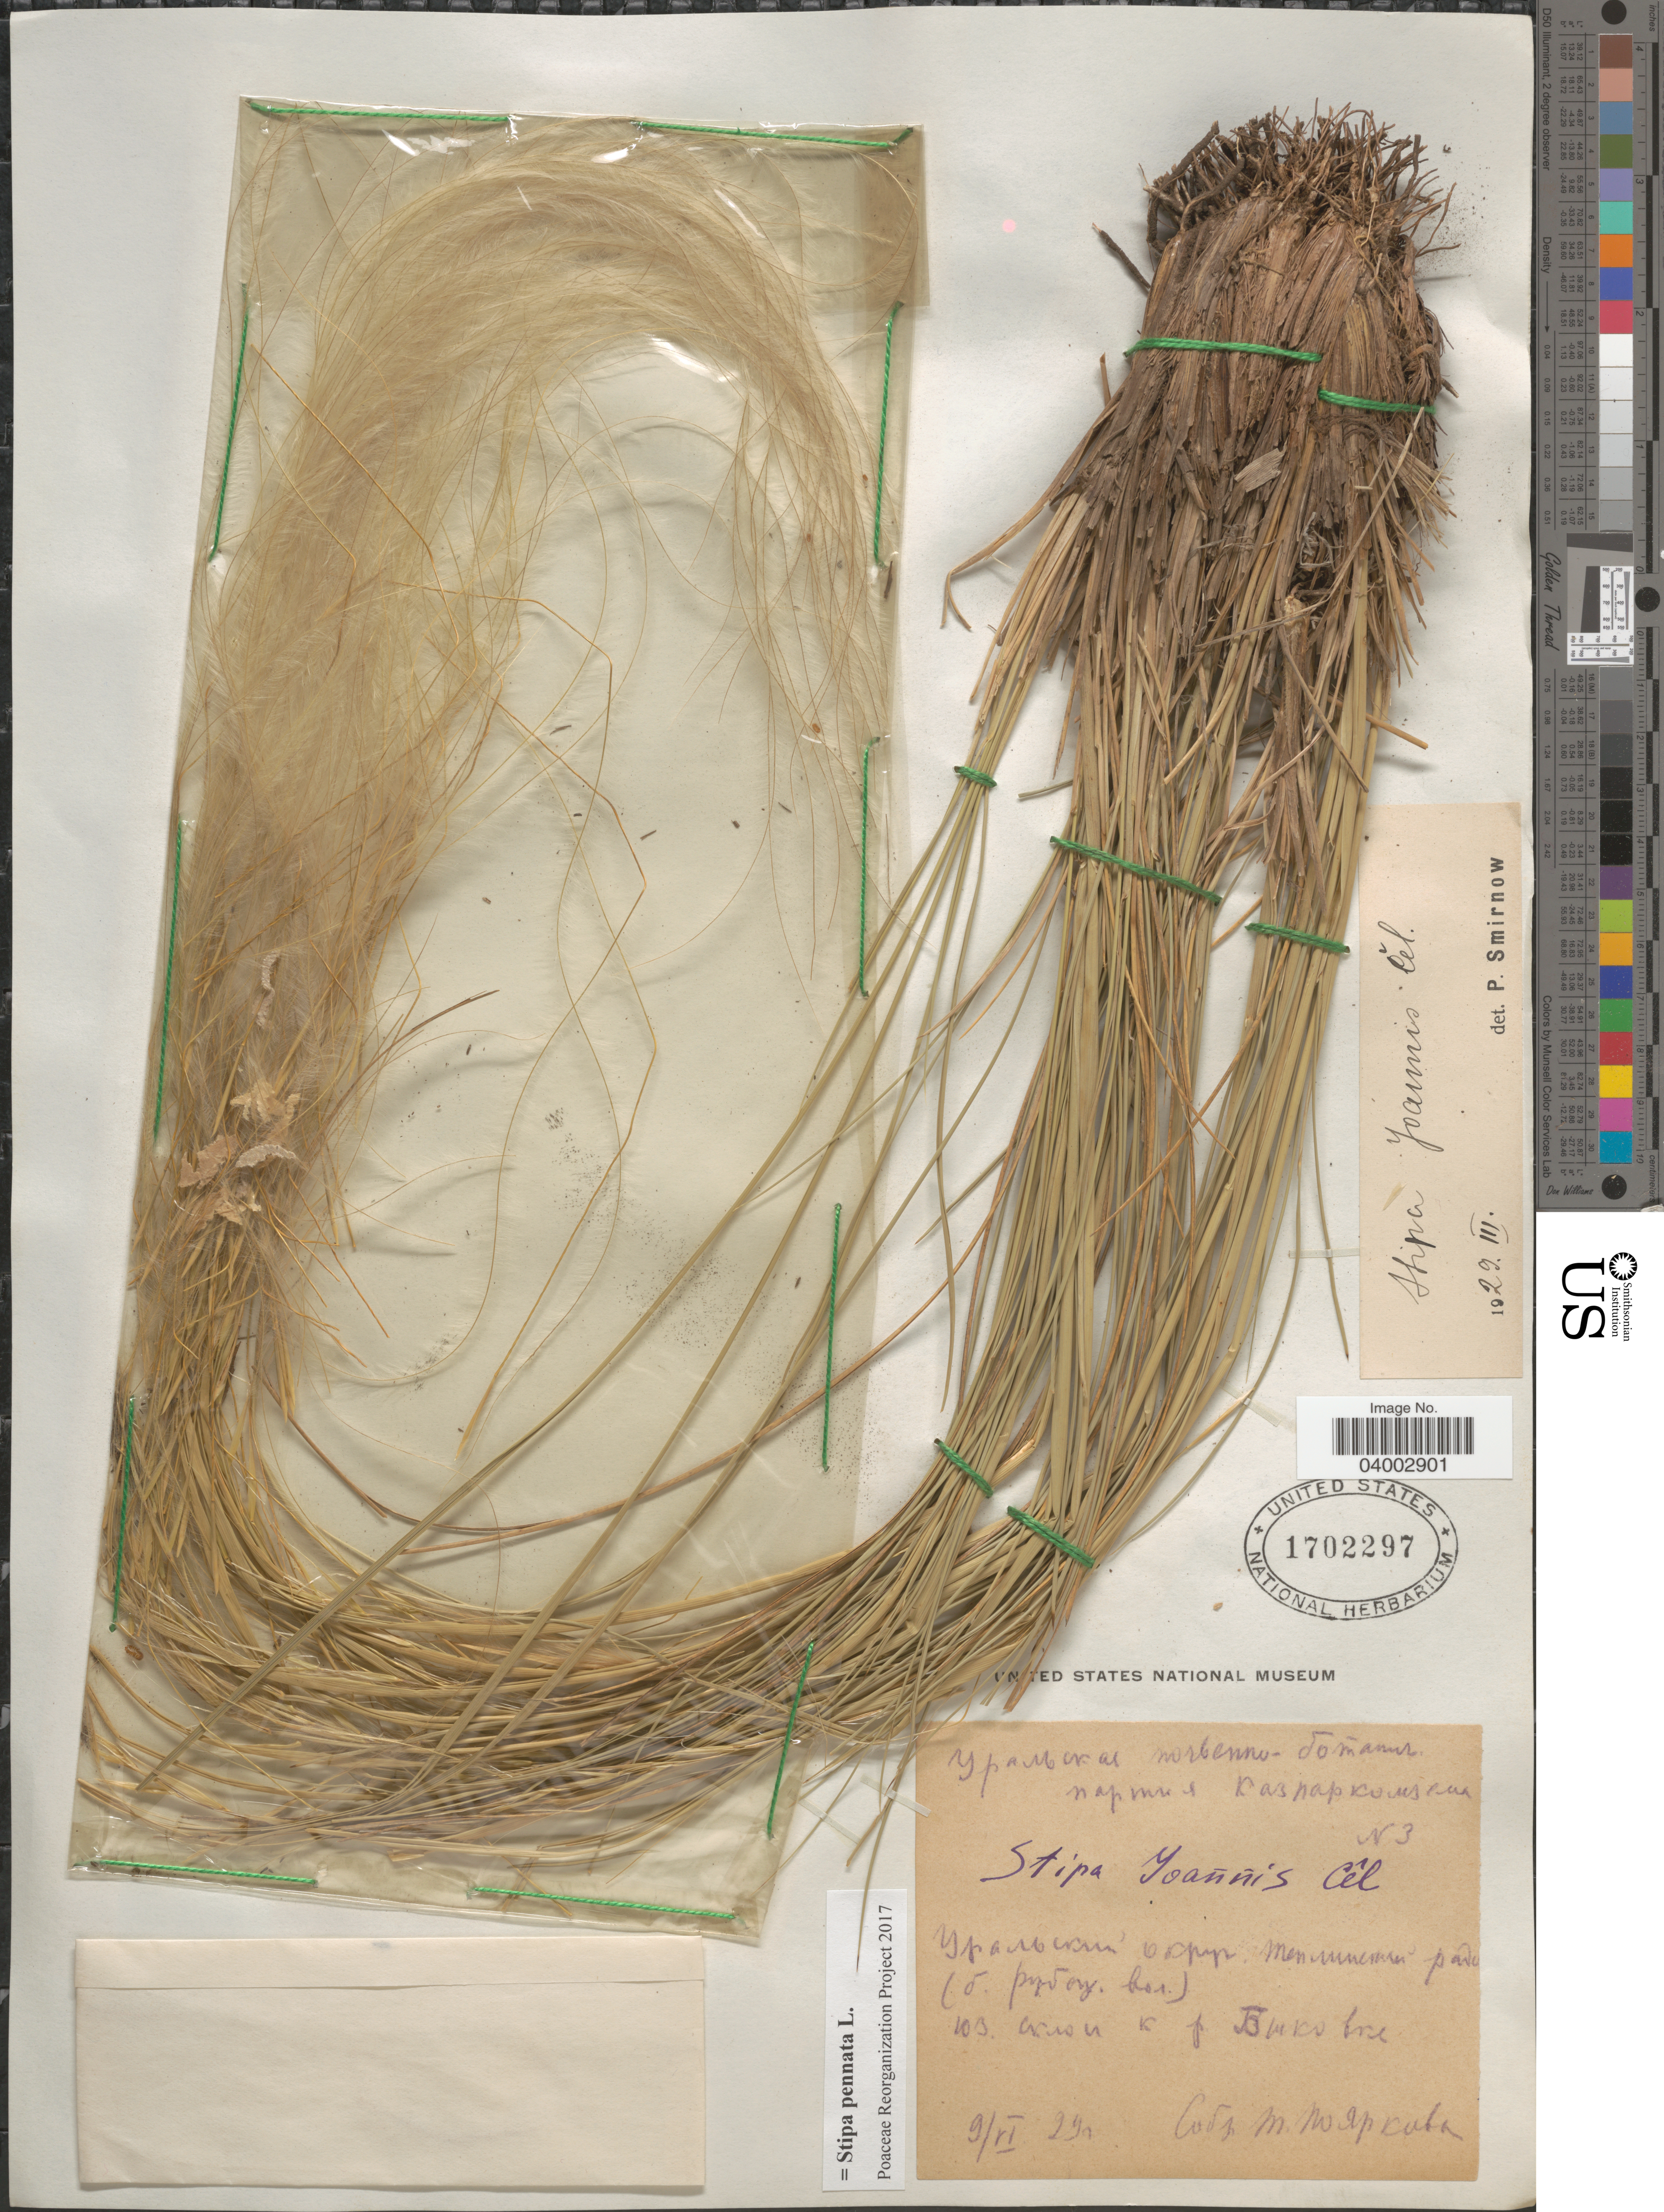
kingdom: Plantae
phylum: Tracheophyta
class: Liliopsida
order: Poales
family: Poaceae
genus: Stipa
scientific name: Stipa pennata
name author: L.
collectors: T. Poyarkova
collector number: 3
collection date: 1929-06-09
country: Kazakhstan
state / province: West Kazakhstan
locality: River Bykovka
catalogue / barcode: US 1702297